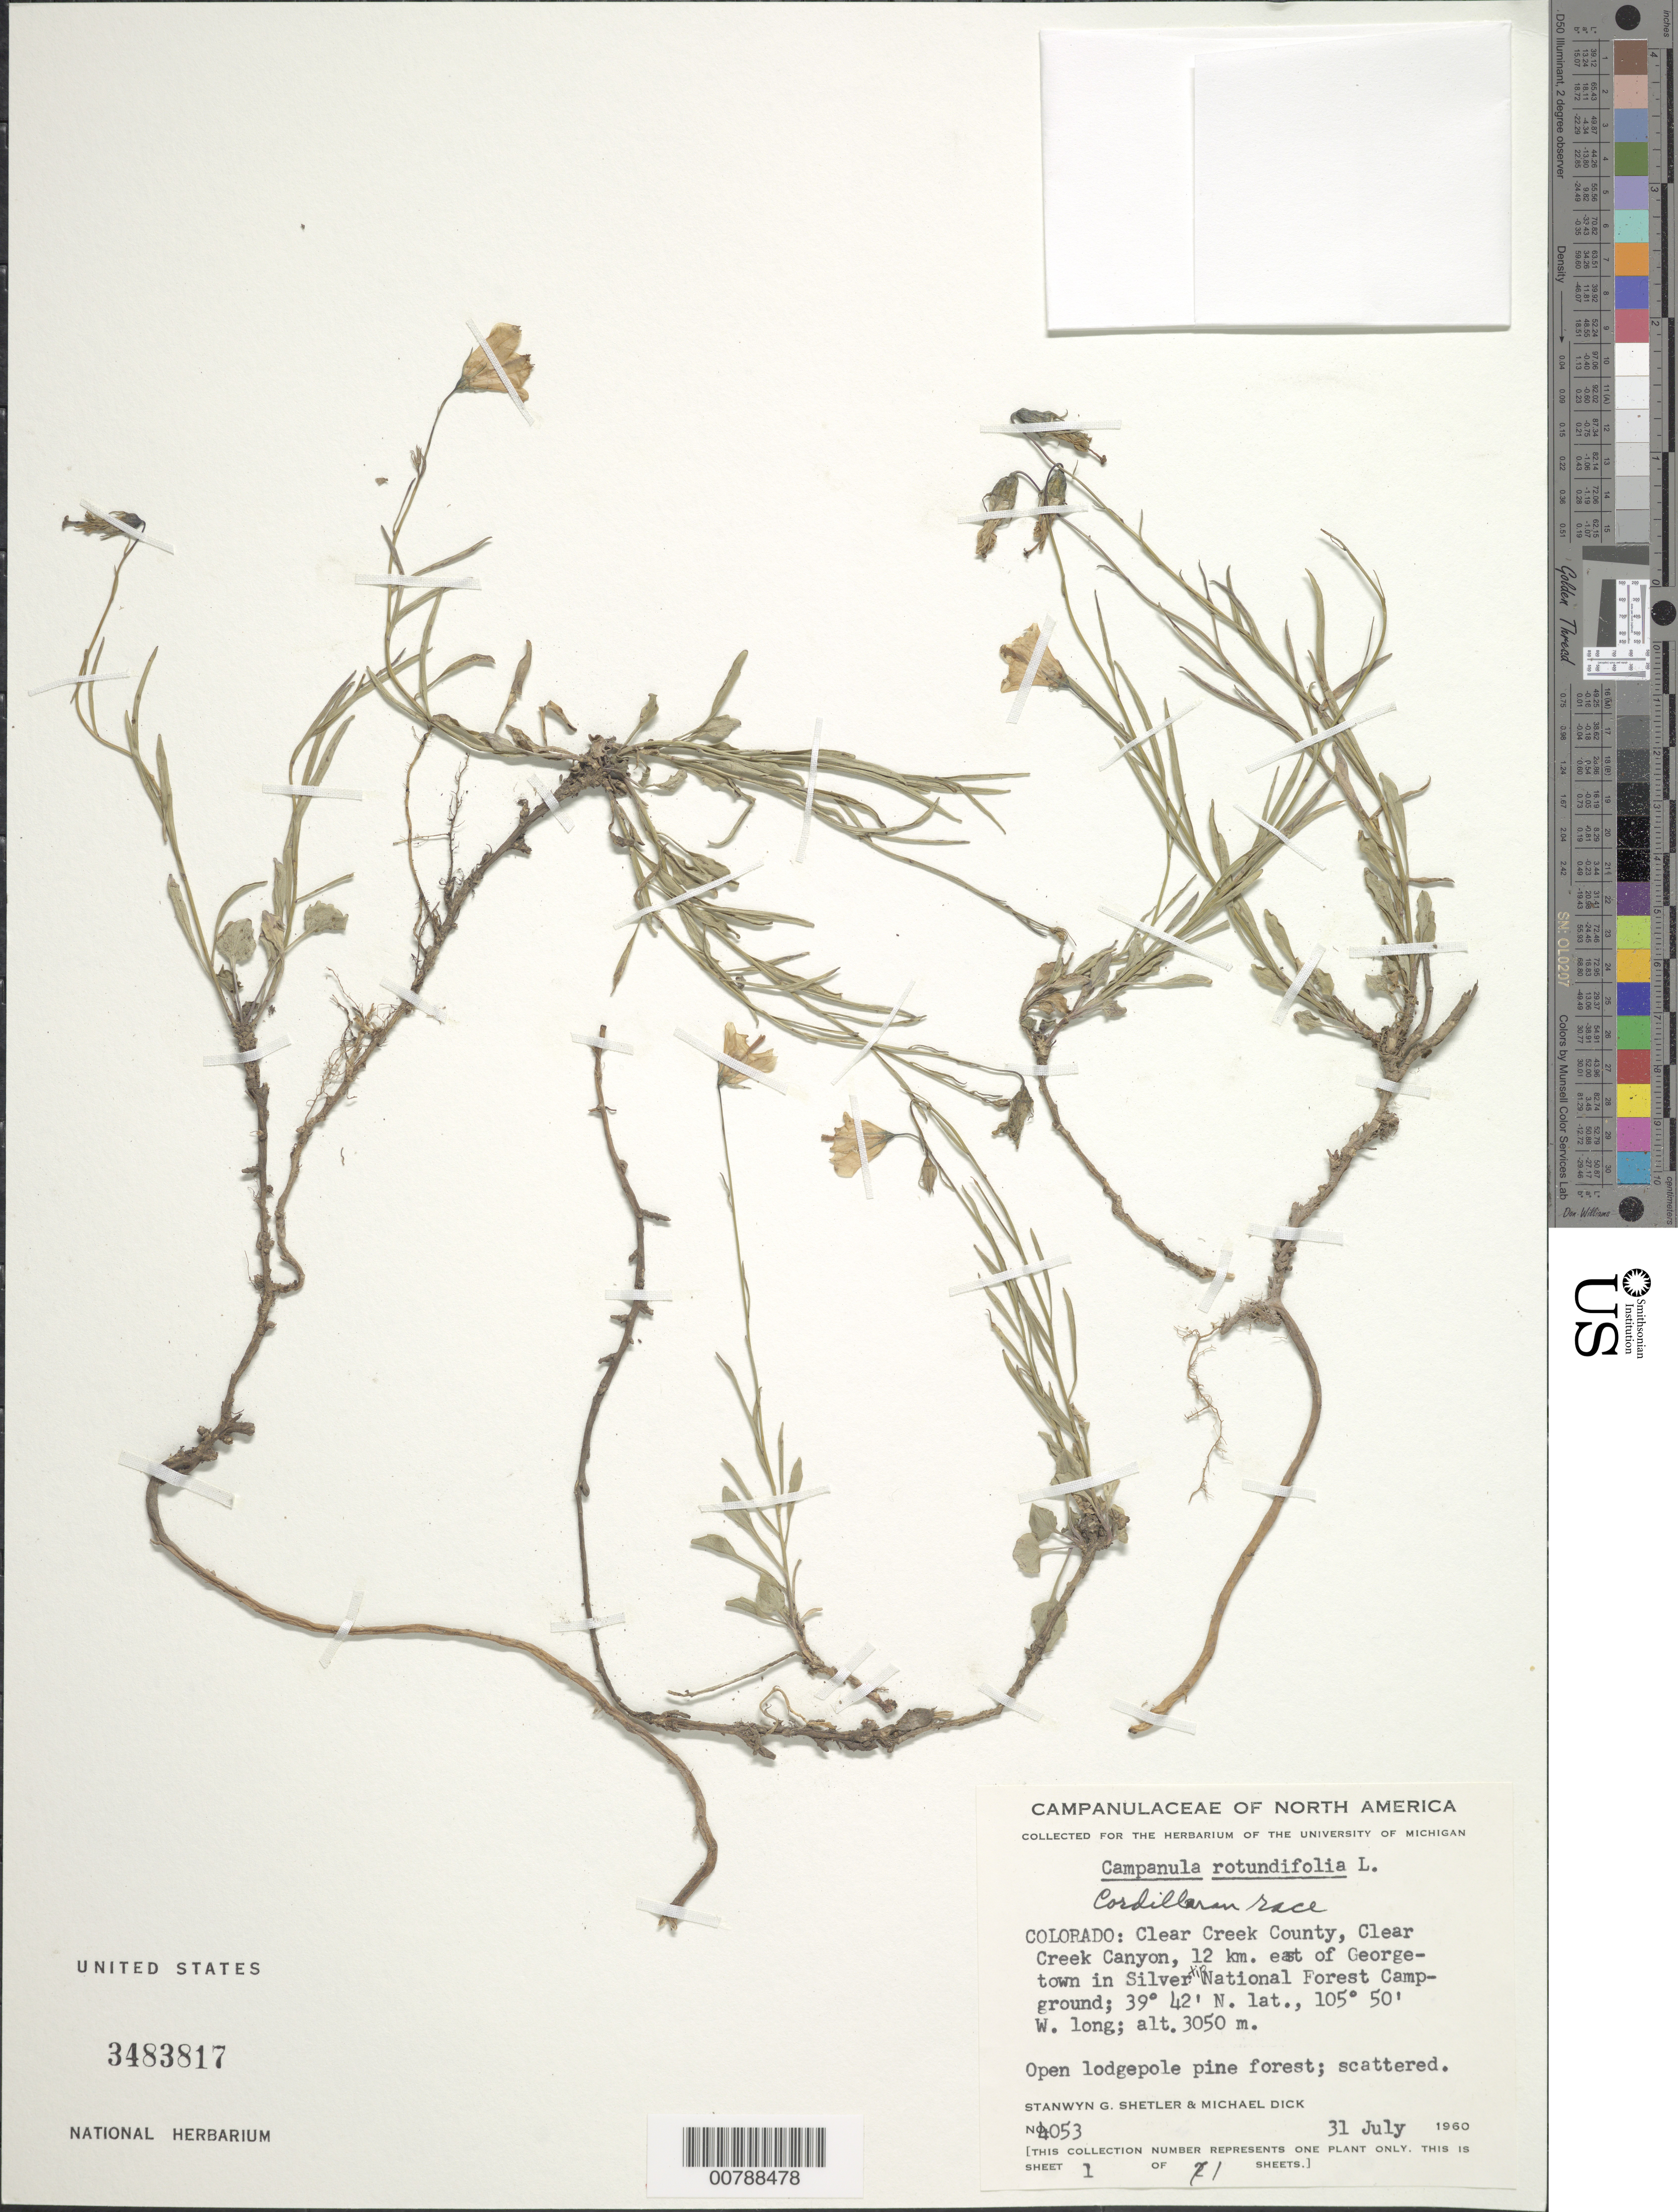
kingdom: Plantae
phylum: Tracheophyta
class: Magnoliopsida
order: Asterales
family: Campanulaceae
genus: Campanula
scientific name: Campanula rotundifolia L. Cordilleran race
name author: L.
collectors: S. Shetler & M. Dick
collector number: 4053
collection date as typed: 31 july 1960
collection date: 1960-07-31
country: United States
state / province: Colorado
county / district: Clear Creek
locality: Clear Creek Canyon, 12 km. east of Georgetown in Silvertip National Forest Campground.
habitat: Open lodgepole pine forest.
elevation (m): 3050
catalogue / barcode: US 3483817